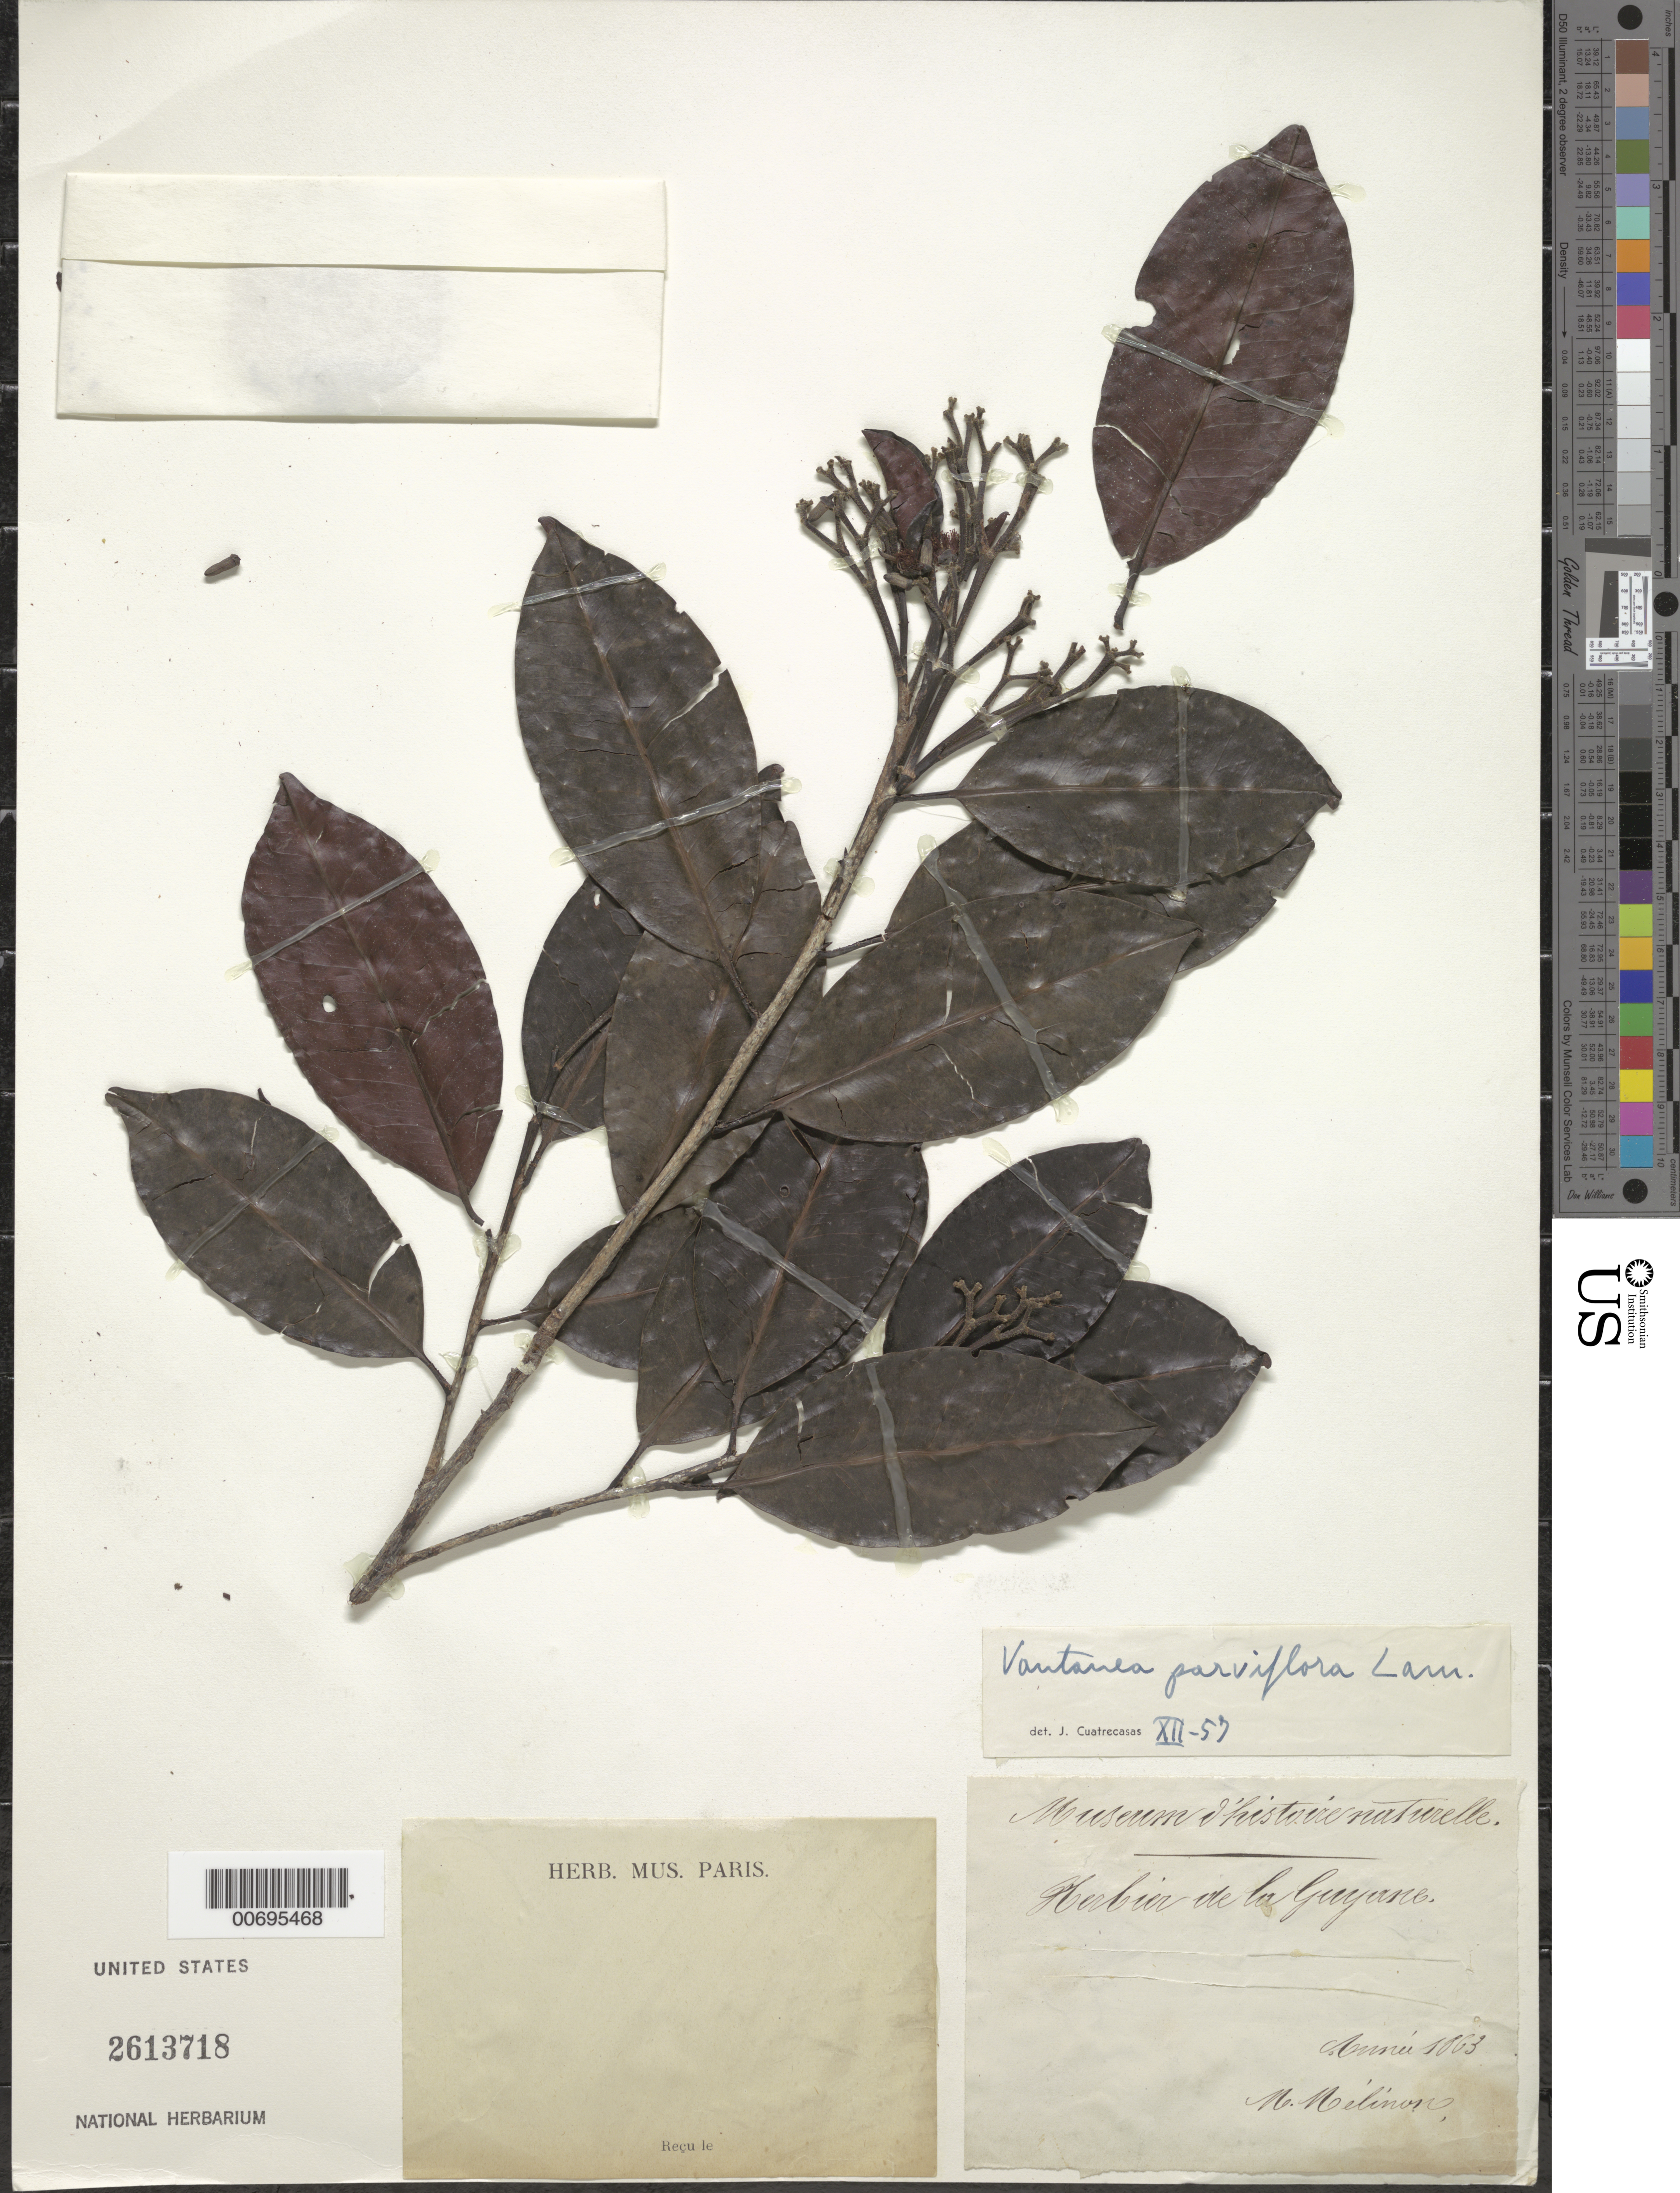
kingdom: Plantae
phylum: Tracheophyta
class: Magnoliopsida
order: Malpighiales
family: Humiriaceae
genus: Vantanea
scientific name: Vantanea parviflora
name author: Lam.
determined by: Cuatrecasas, J.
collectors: E. Mélinon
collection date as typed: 1863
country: French Guiana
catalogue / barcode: US 2613718